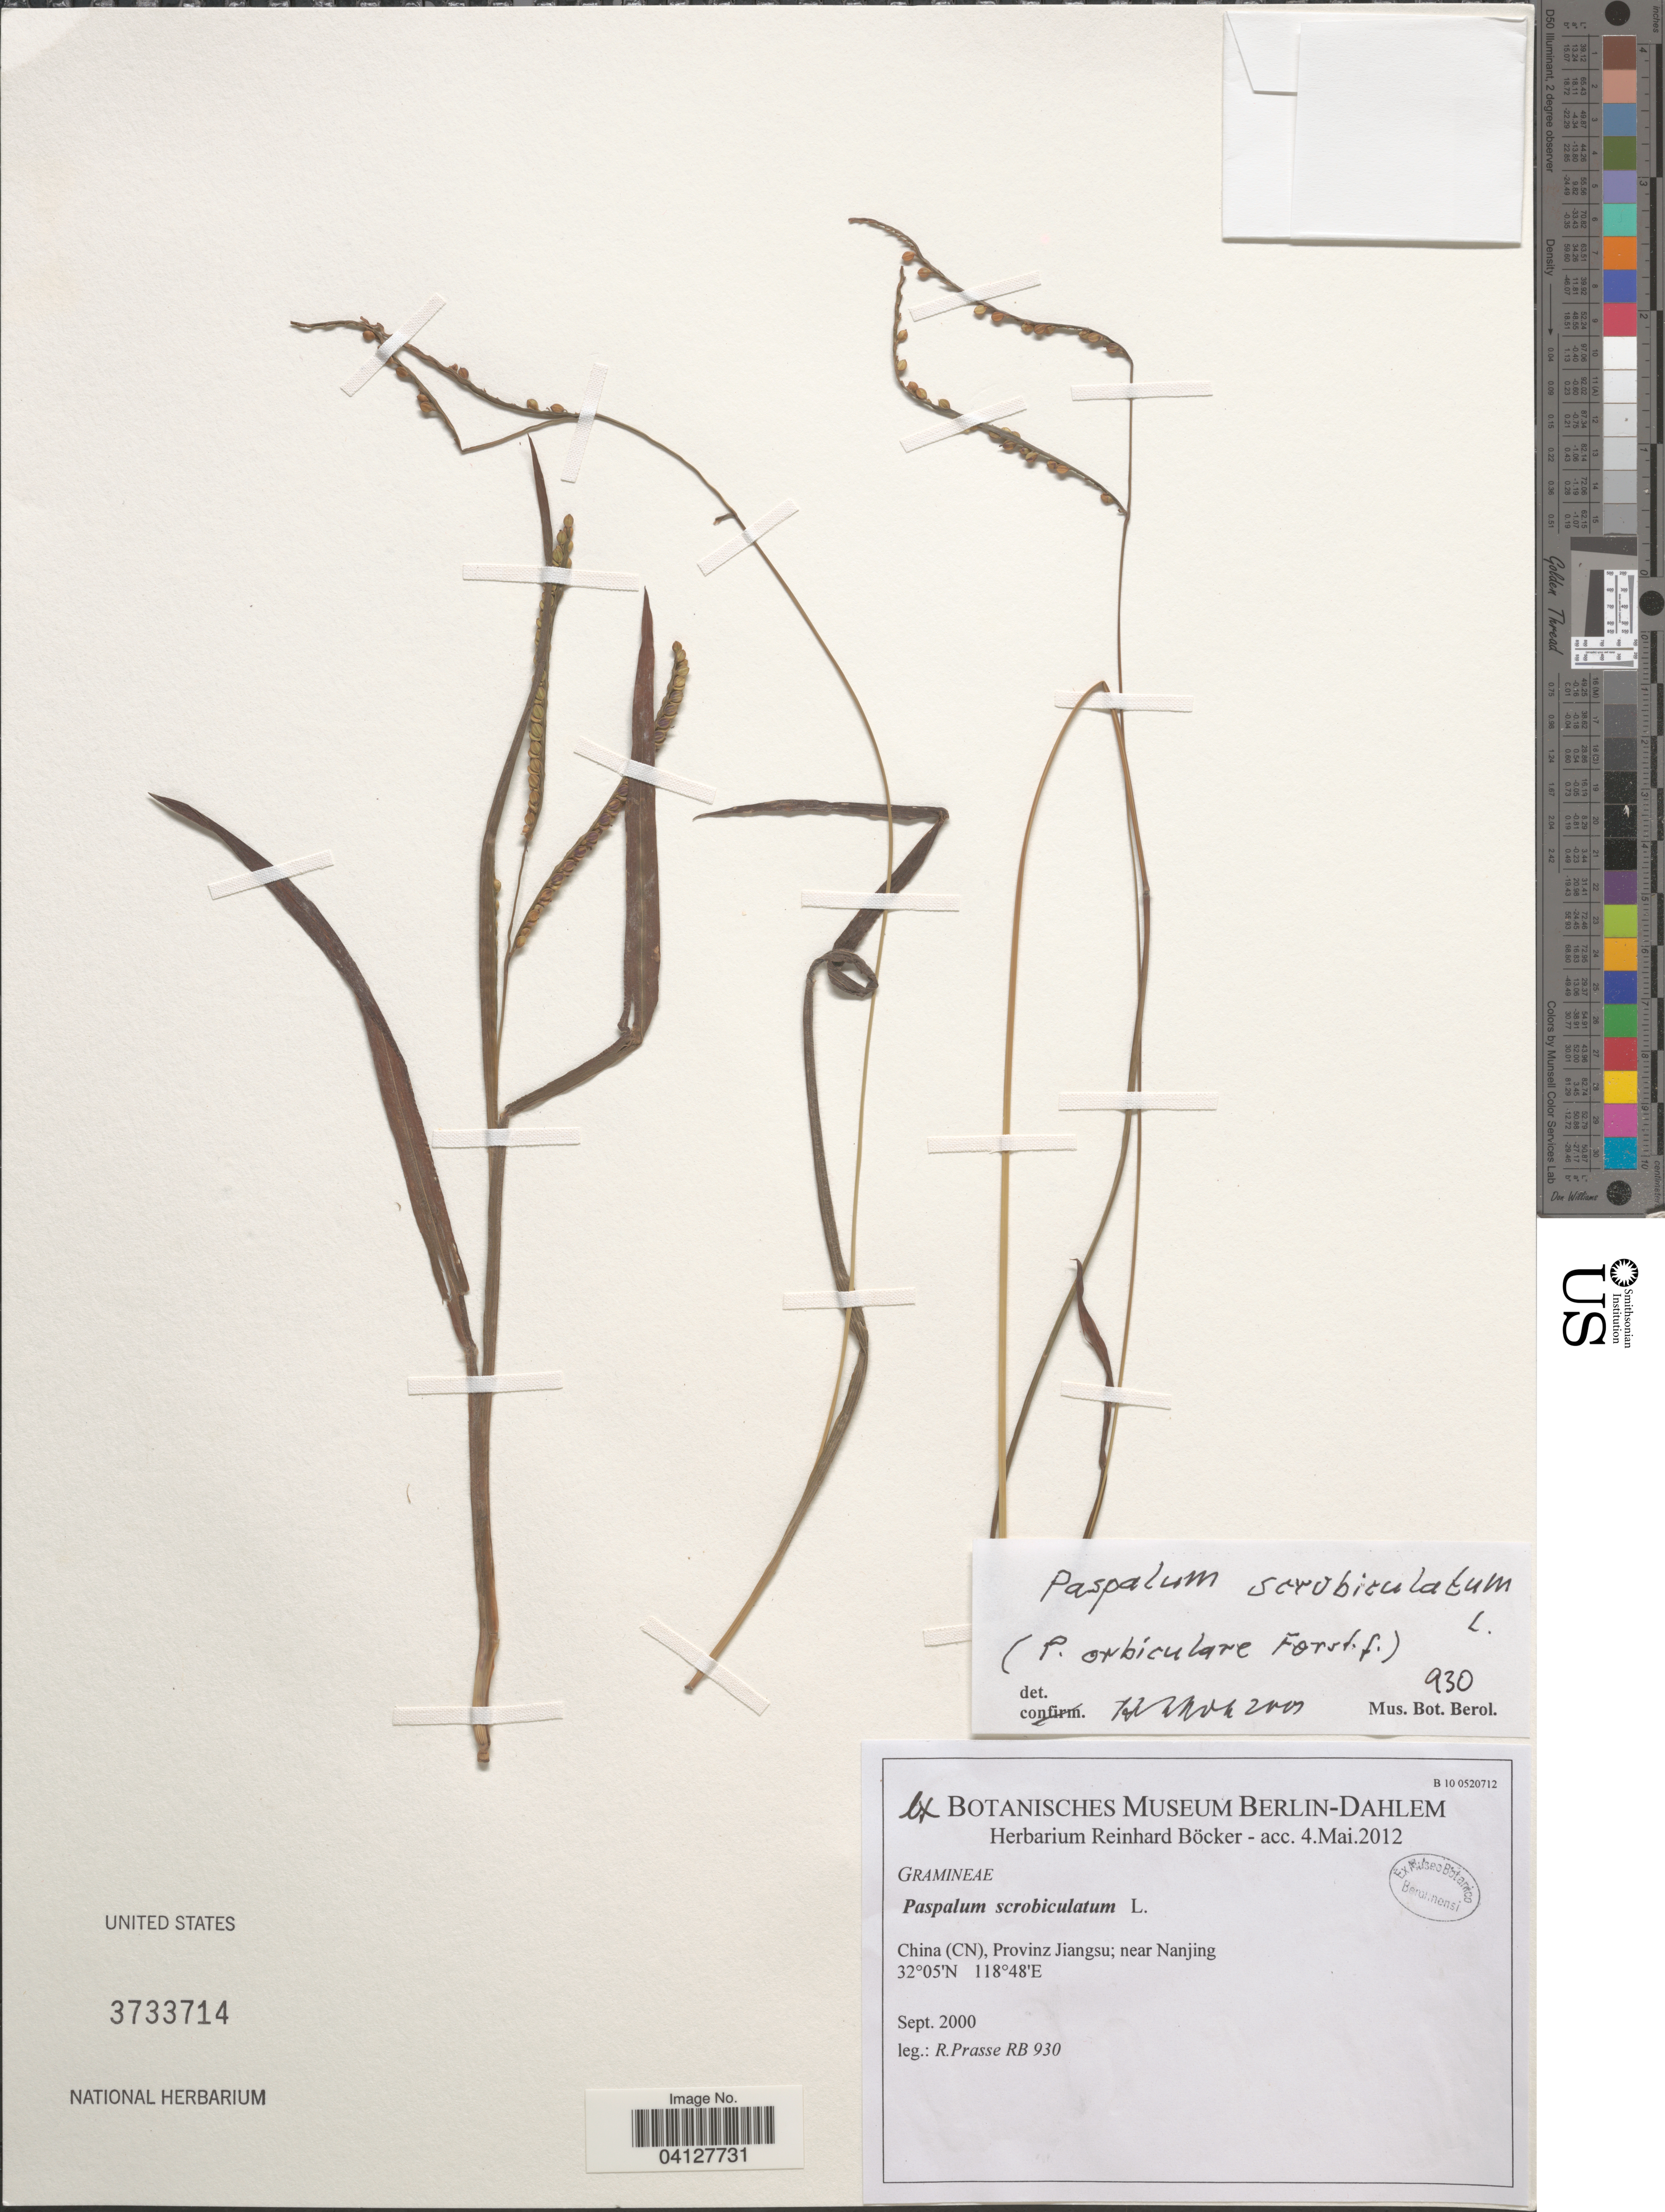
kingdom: Plantae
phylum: Tracheophyta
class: Liliopsida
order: Poales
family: Poaceae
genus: Paspalum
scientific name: Paspalum scrobiculatum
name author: L.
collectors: R. Prasse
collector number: RB930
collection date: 2000-09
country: China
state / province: Jiangsu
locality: Near Nanjing.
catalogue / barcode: US 3733714